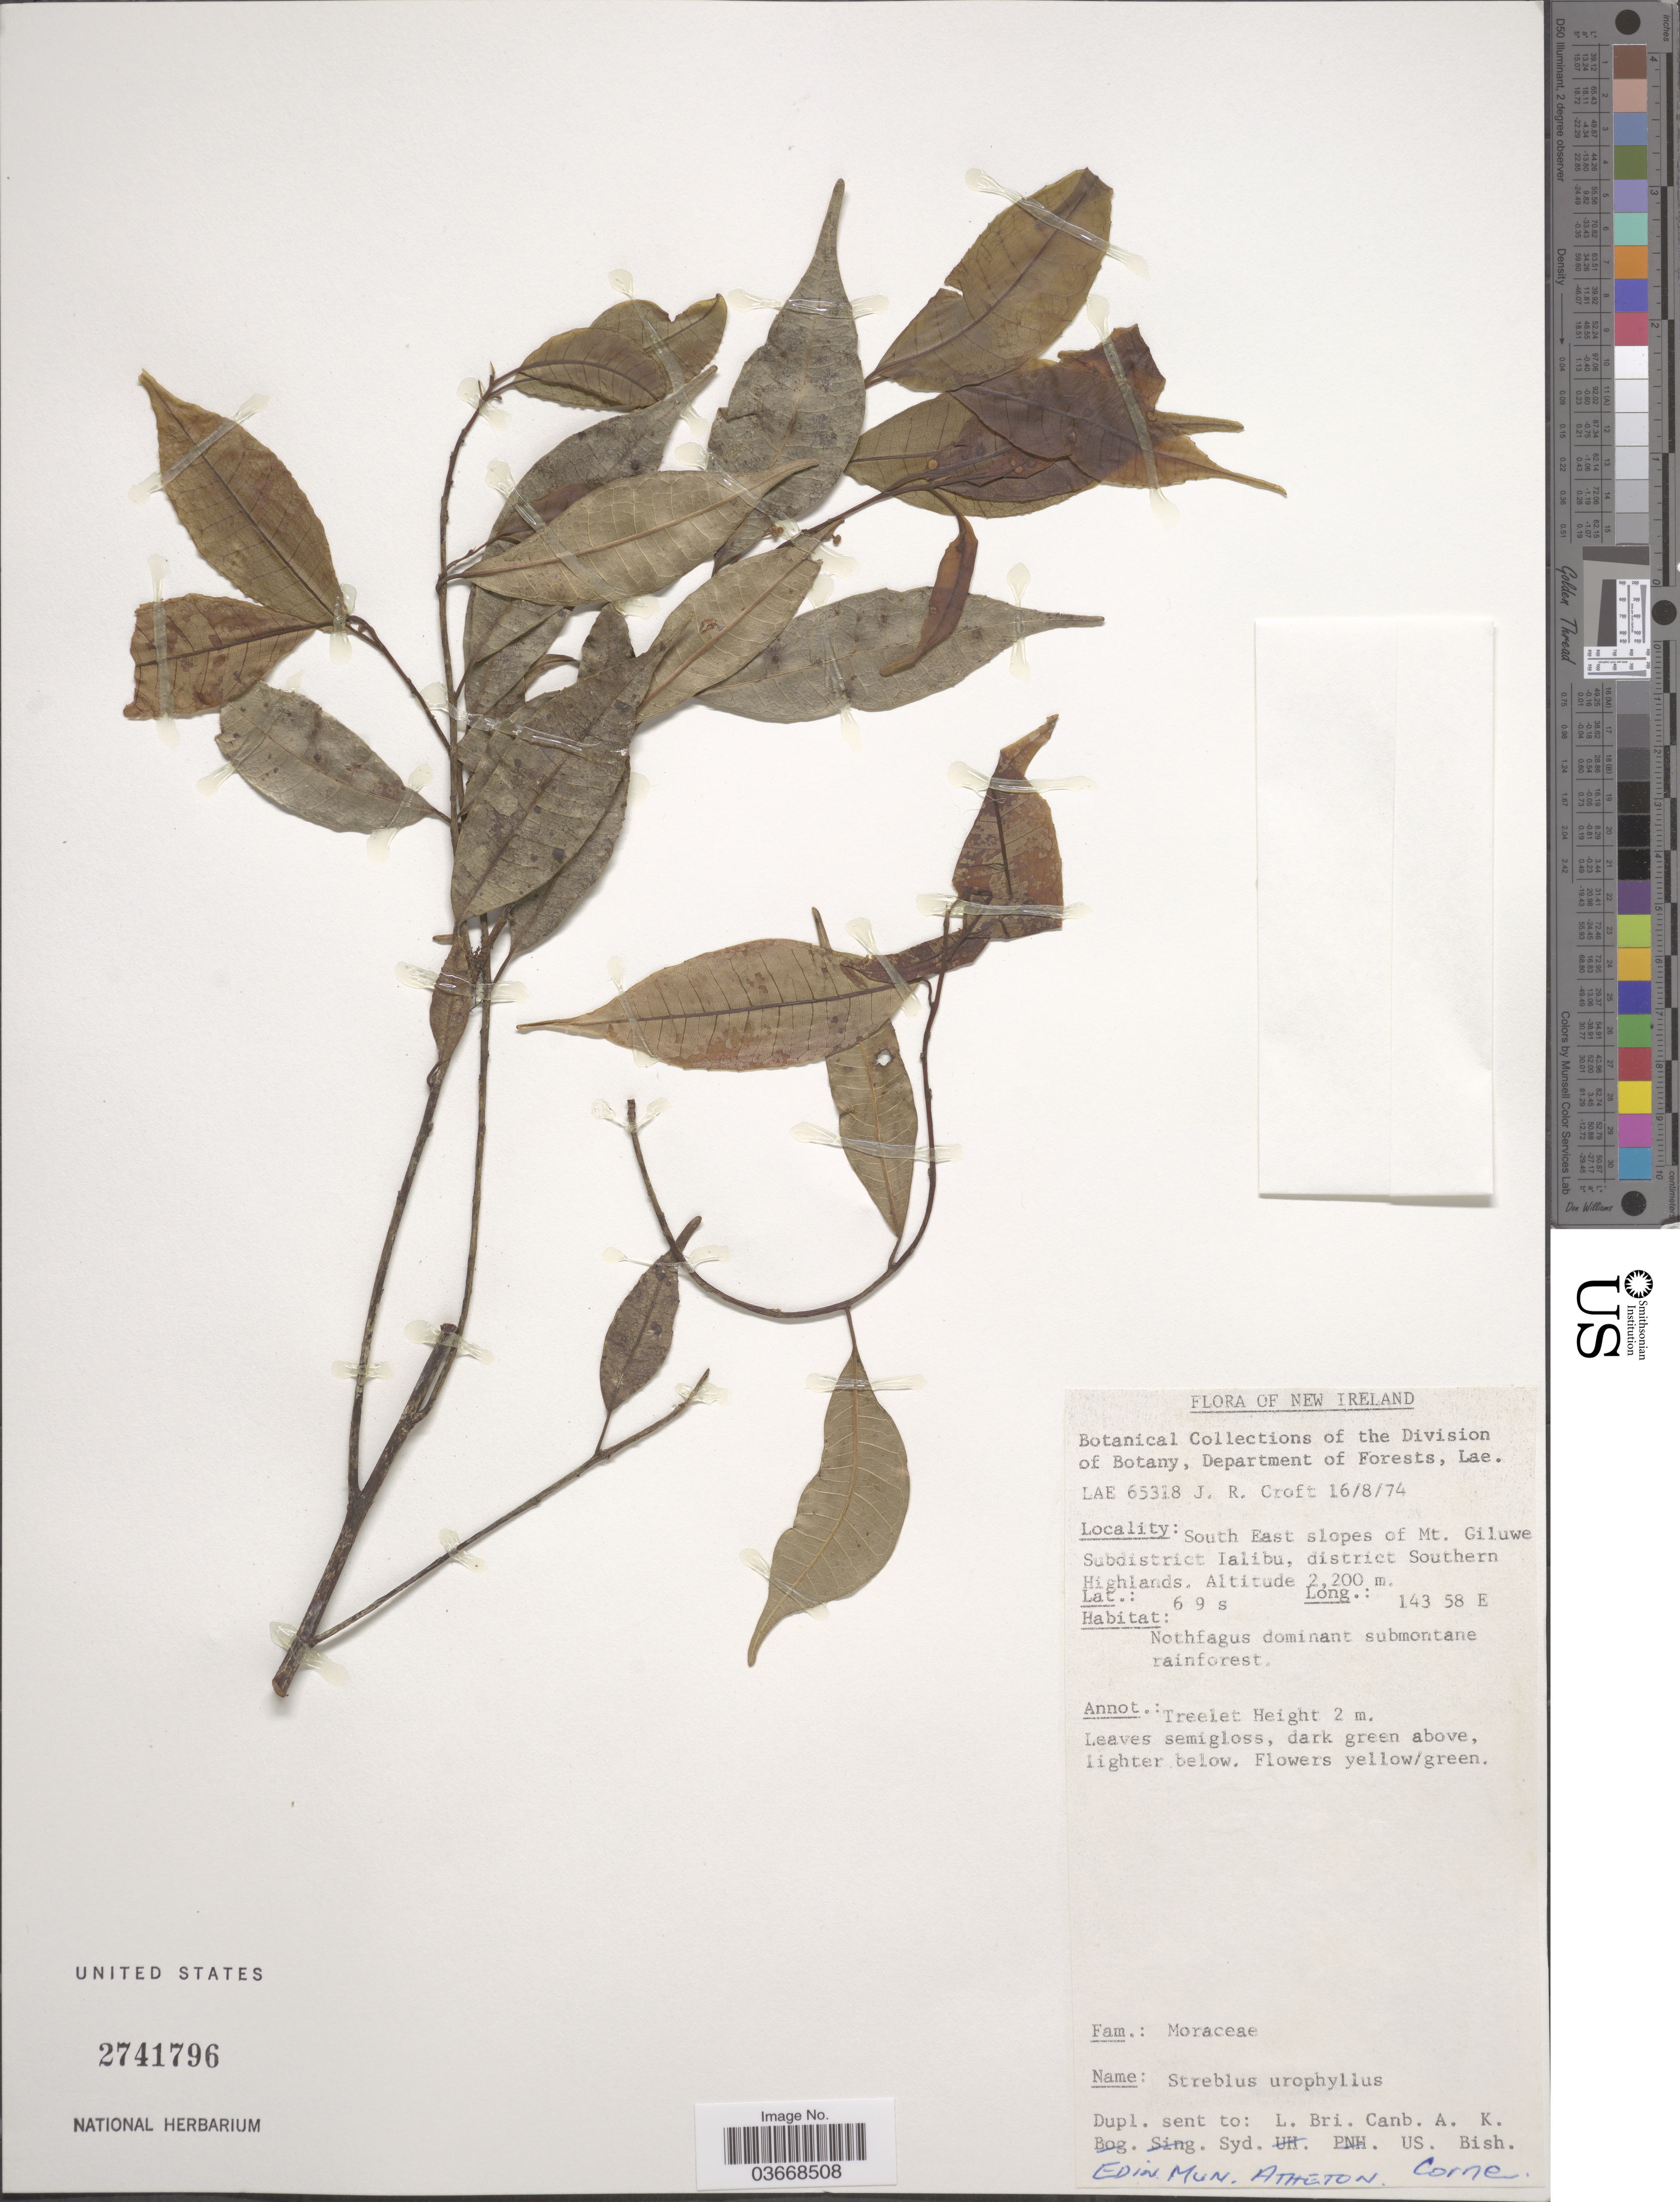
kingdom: Plantae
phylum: Tracheophyta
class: Magnoliopsida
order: Rosales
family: Moraceae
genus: Paratrophis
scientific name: Paratrophis glabra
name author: (Merr.) Steenis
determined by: Wagner, W. L., (BOT), Smithsonian Institution - National Museum of Natural History (UNITED STATES)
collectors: J. R. Croft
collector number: LAE65318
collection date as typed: Transcribed d/m/y: 16/8/74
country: Papua New Guinea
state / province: Southern Highlands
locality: New Ireland. South east slopes of Mt. Giluwe Subdistrict Ialibu, district Southern Highlands.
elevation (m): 2200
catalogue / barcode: US 2741796